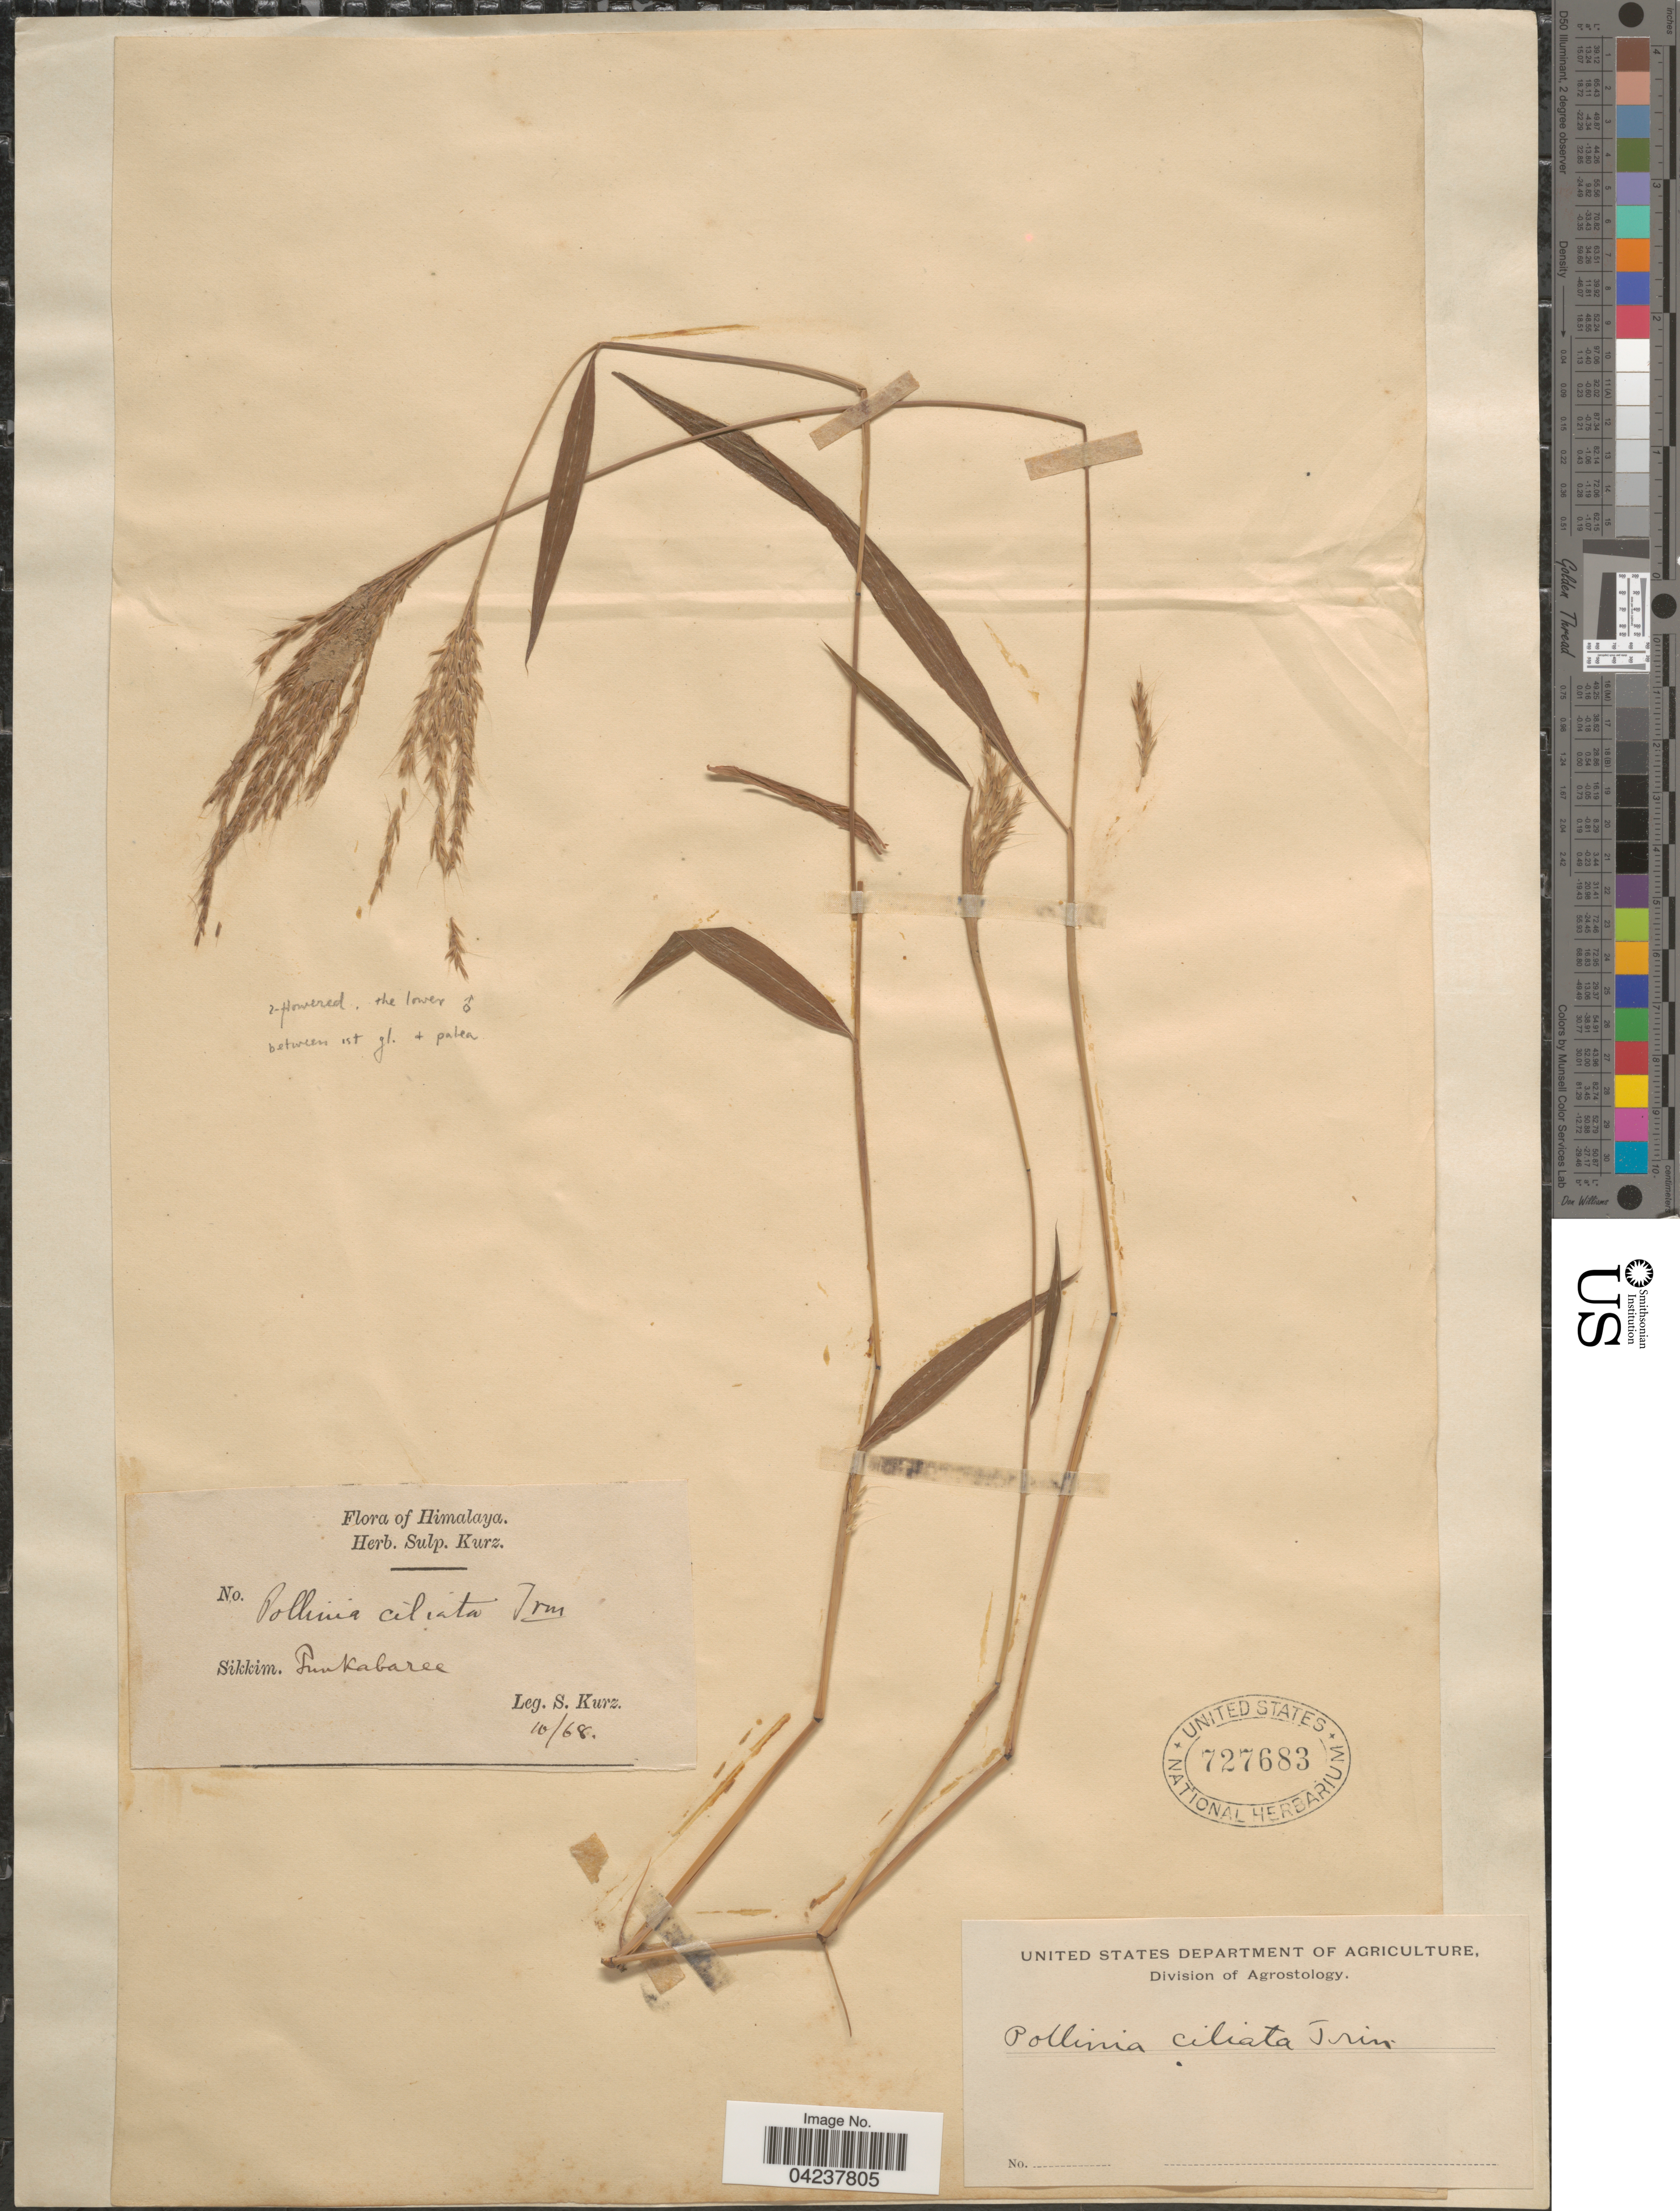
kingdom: Plantae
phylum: Tracheophyta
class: Liliopsida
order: Poales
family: Poaceae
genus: Microstegium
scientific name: Microstegium ciliatum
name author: (Trin.) A. Camus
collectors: S. Kurz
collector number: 10/68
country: India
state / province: Sikkim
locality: Himalaya. Punkabaree.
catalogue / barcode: US 727683